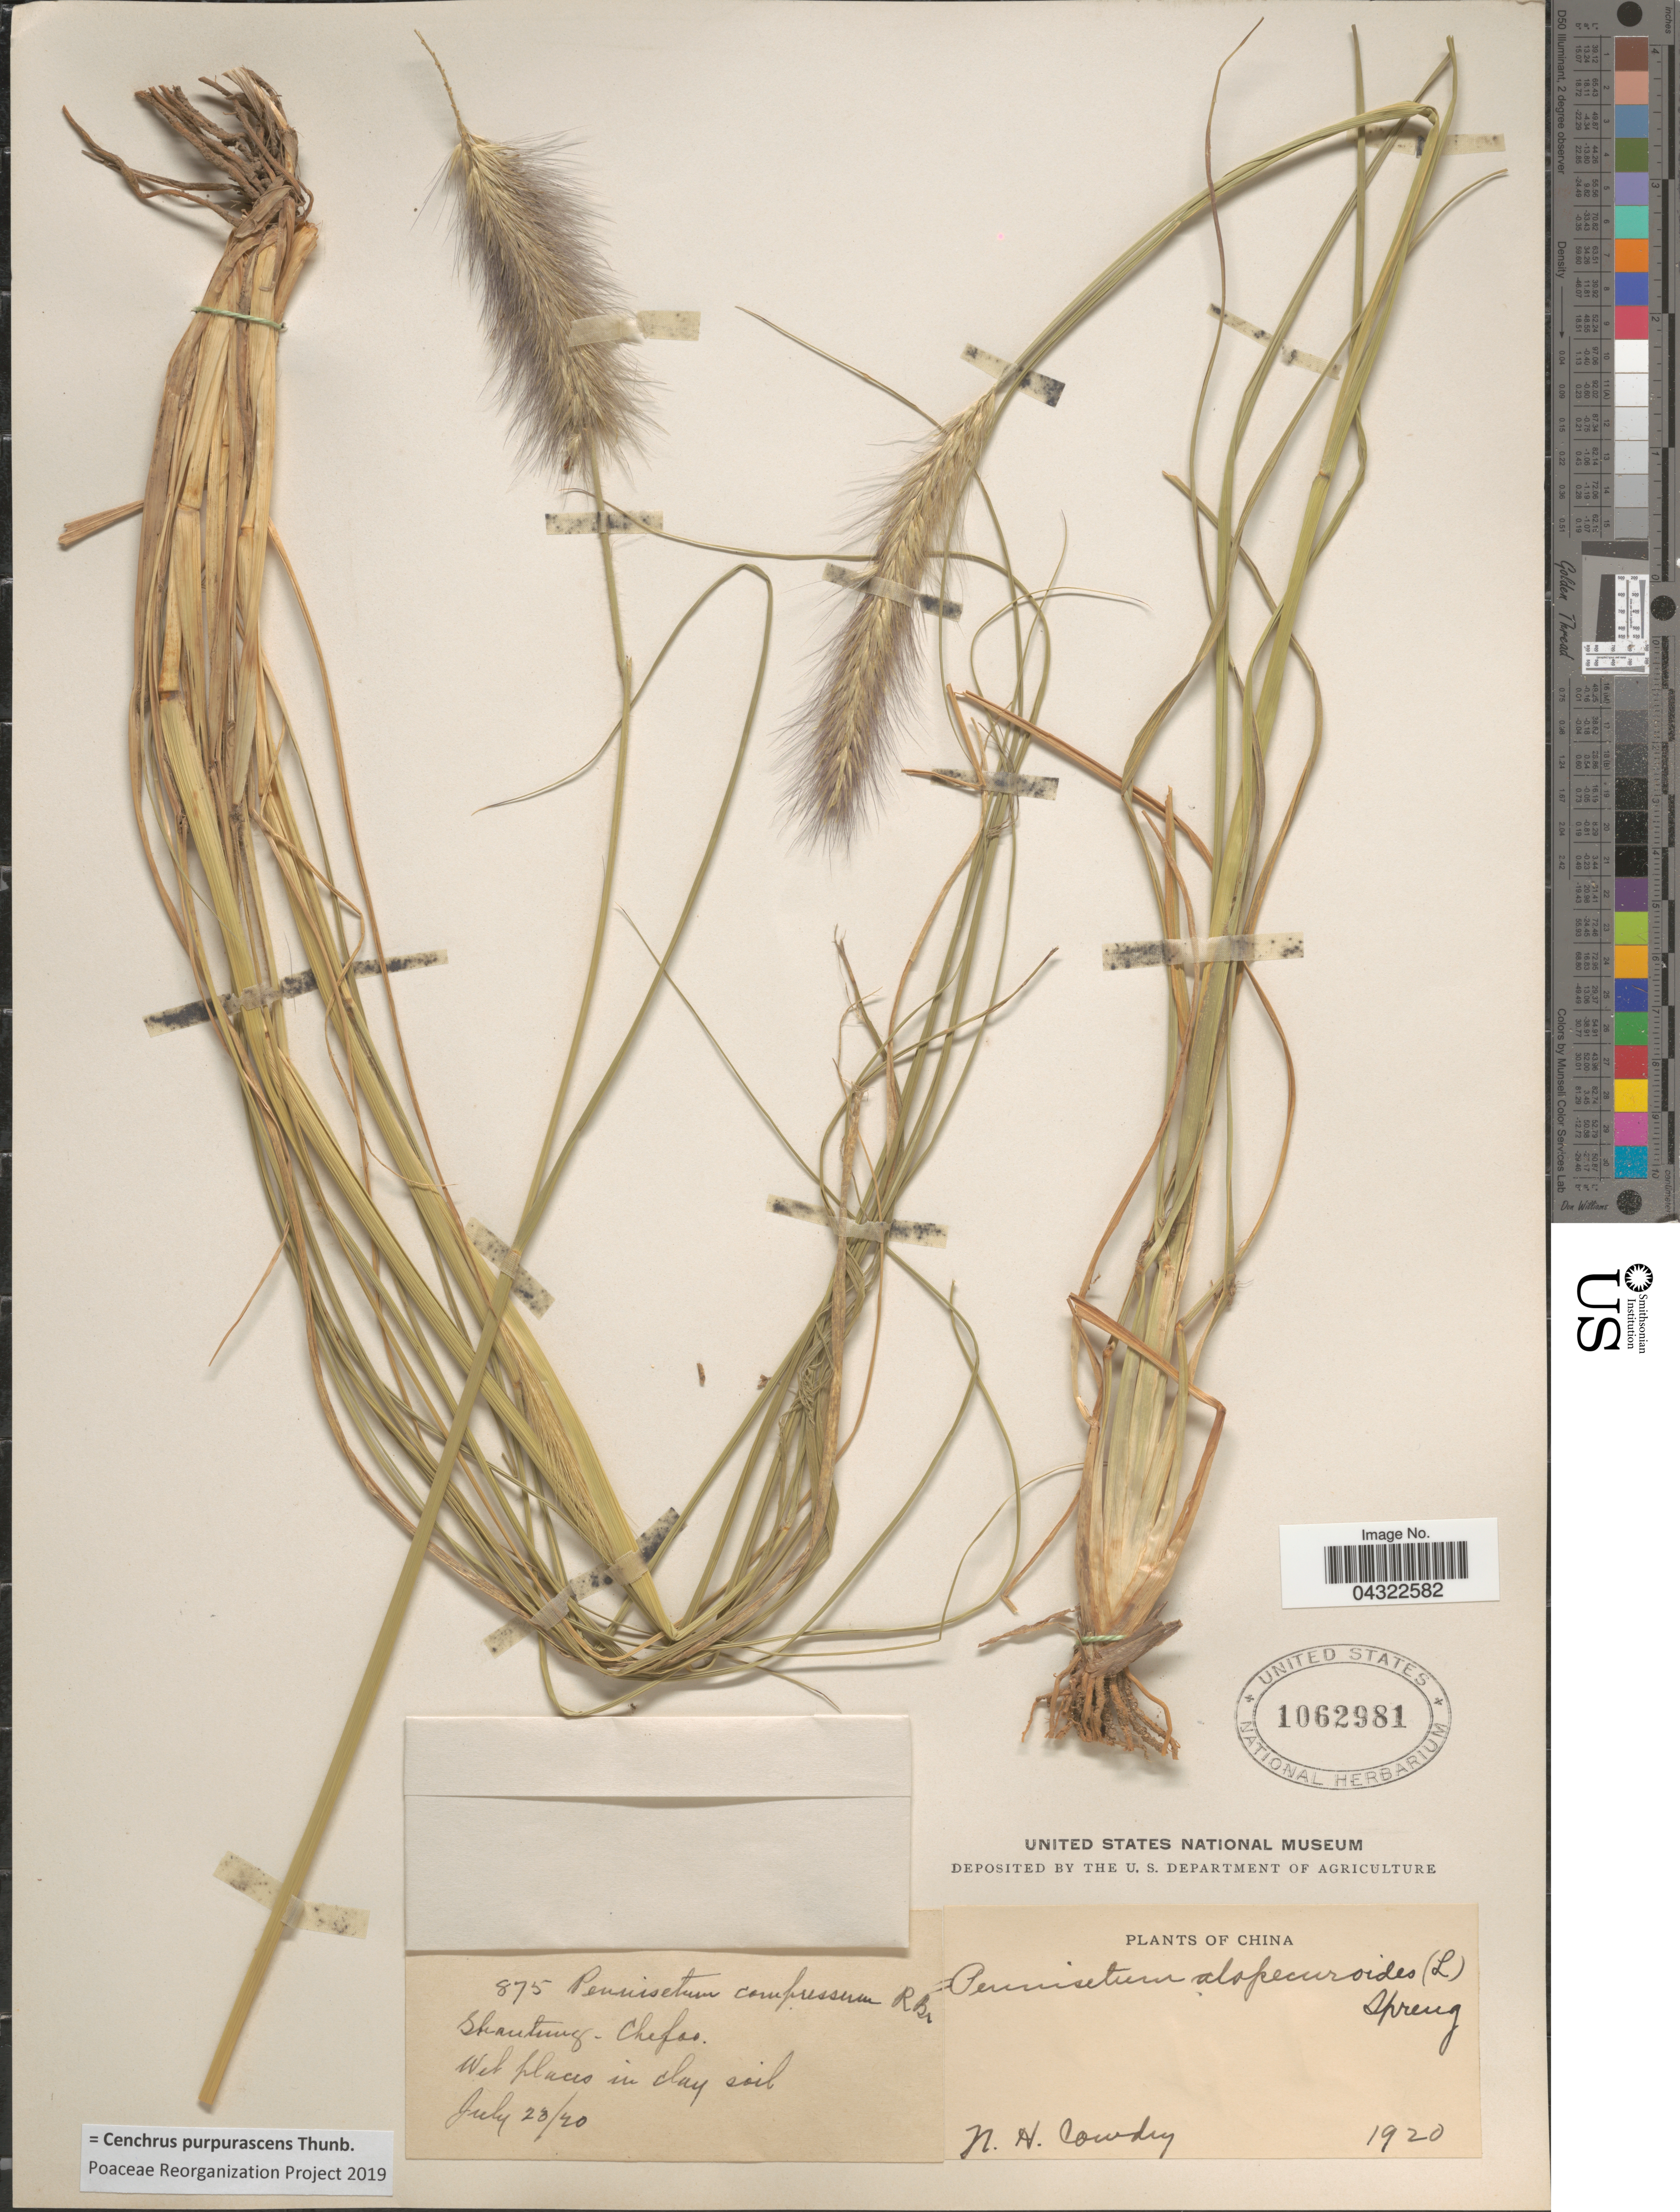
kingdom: Plantae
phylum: Tracheophyta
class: Liliopsida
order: Poales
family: Poaceae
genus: Cenchrus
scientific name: Cenchrus purpurascens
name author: Thunb.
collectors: N. H. Cowdry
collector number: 875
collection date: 1920-07-23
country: China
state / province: Shandong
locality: Shantung - Chefoo.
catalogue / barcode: US 1062981